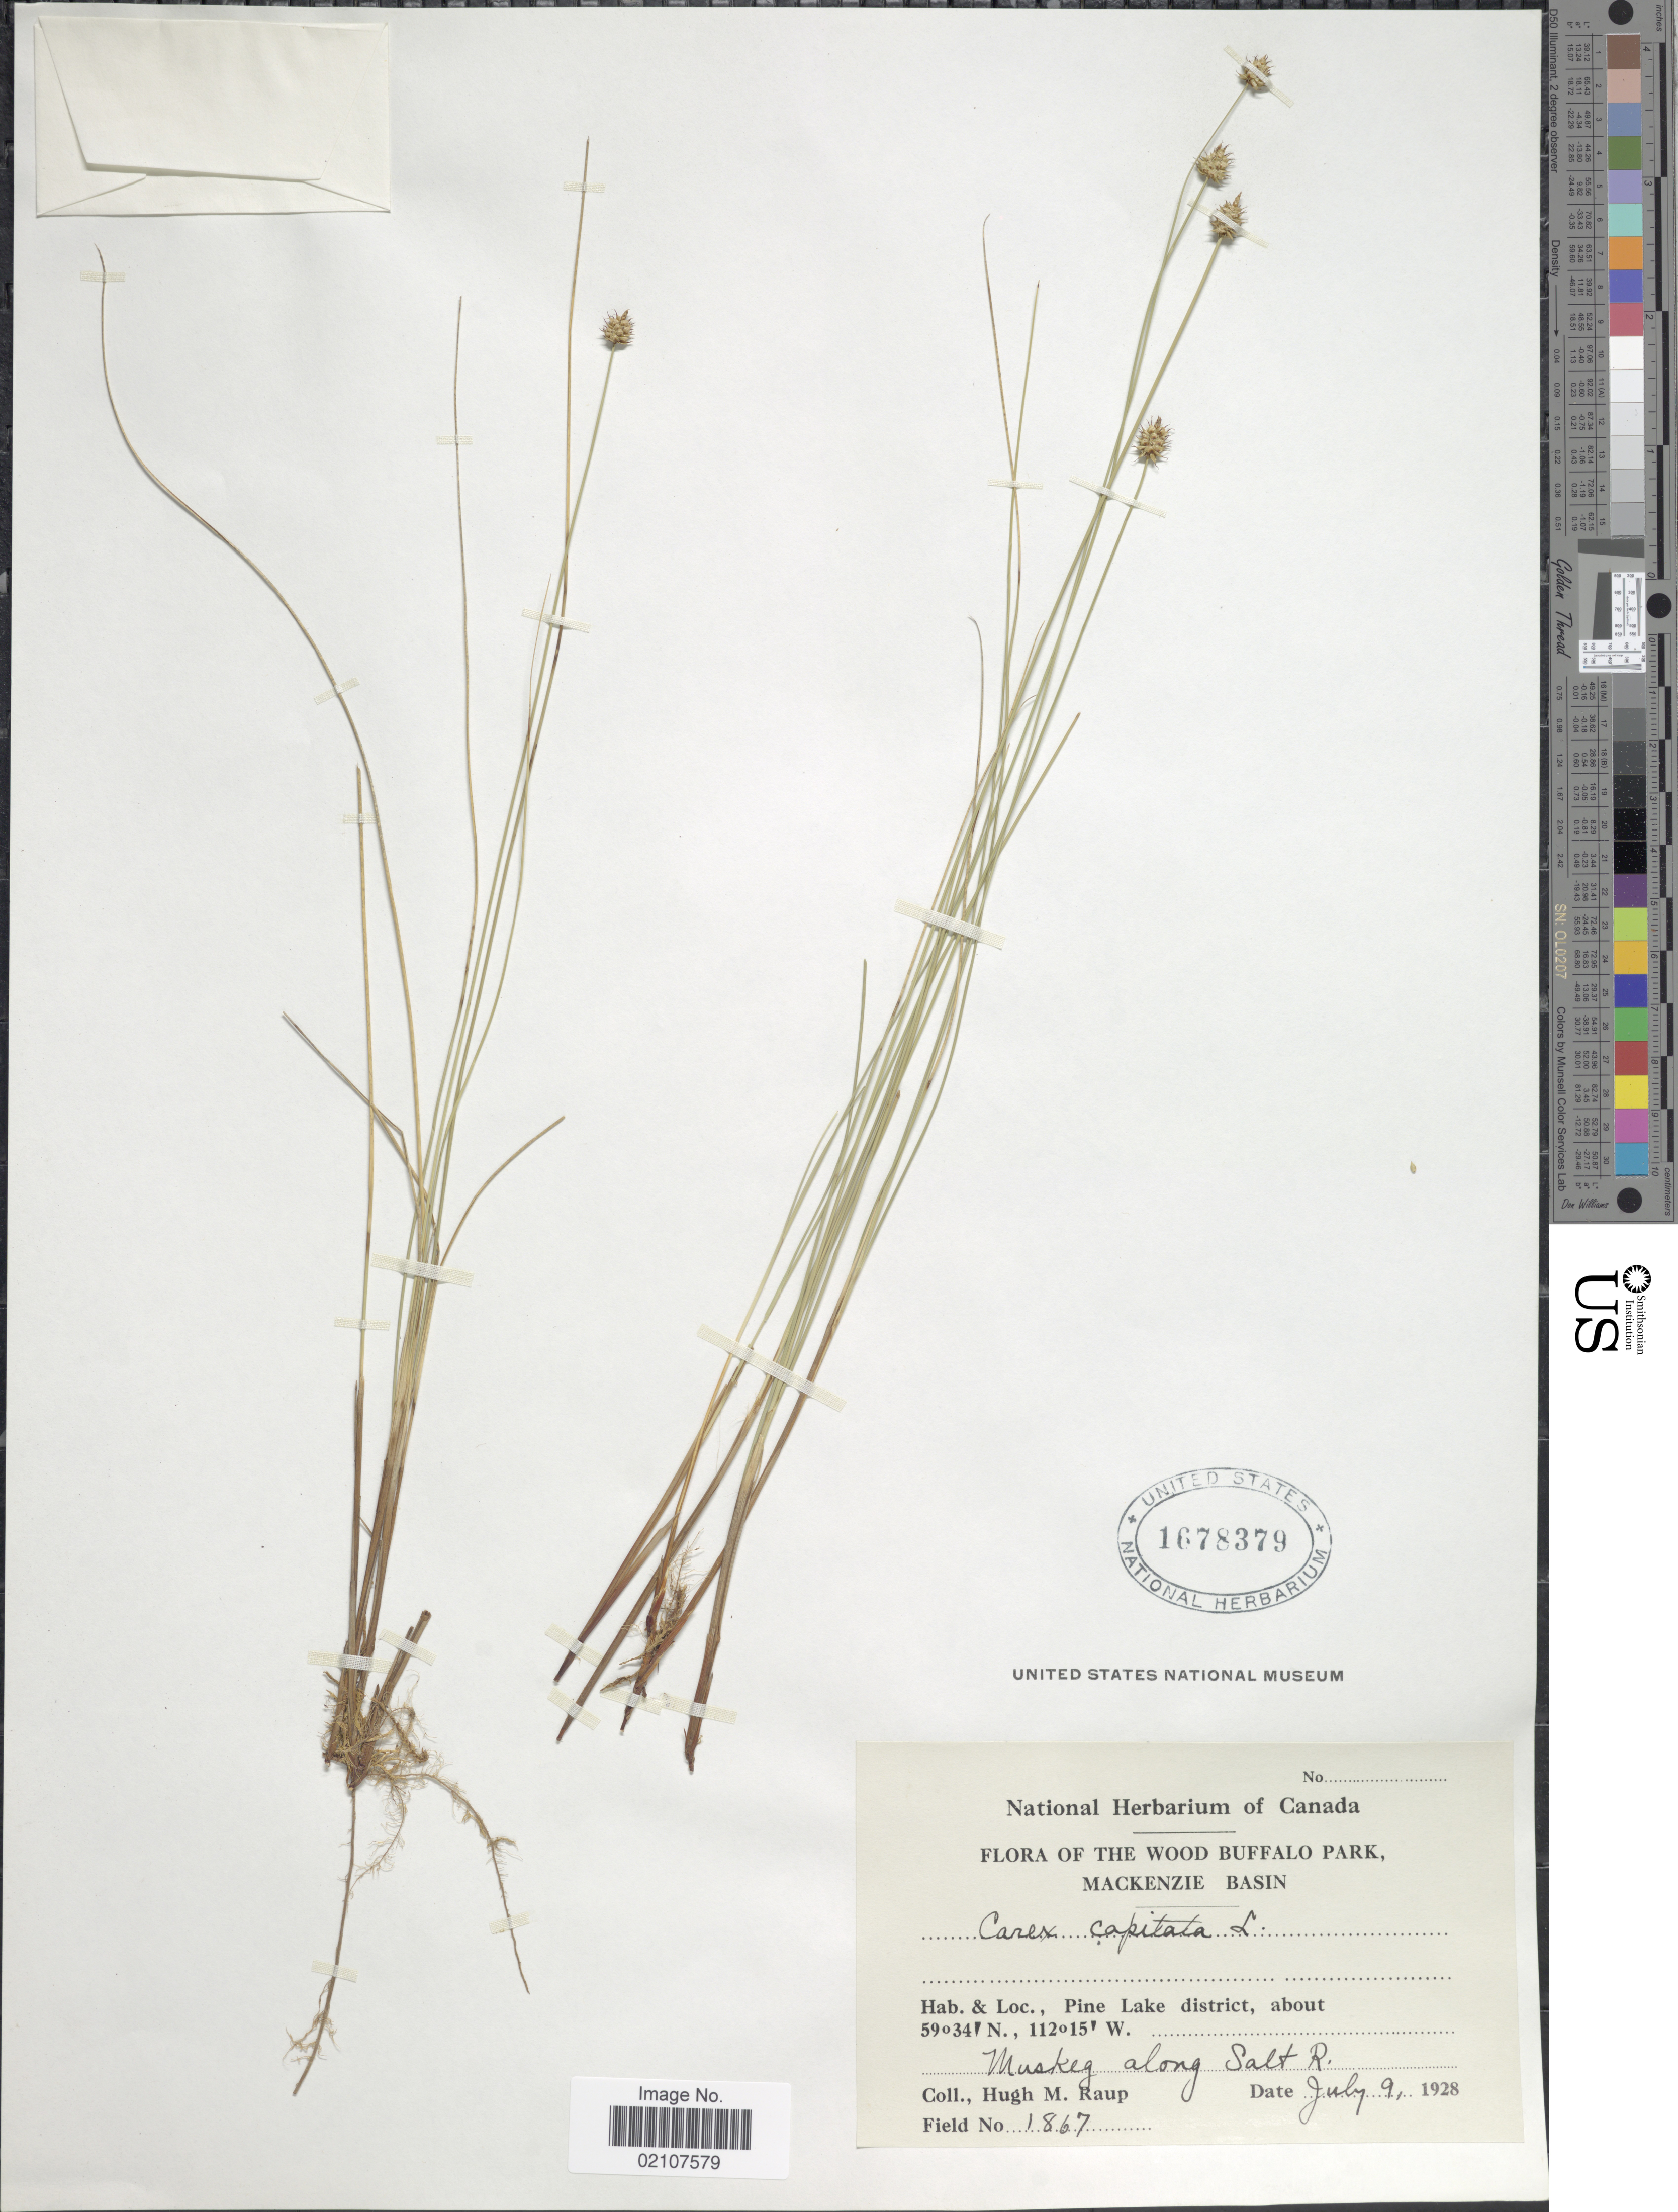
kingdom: Plantae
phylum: Tracheophyta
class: Liliopsida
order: Poales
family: Cyperaceae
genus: Carex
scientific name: Carex capitata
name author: L.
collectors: H. Raup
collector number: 1867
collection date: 1928-07-09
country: Canada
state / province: Alberta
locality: The Wood Buffalo Park, mackenzie Basin, Pine Lake district, Muskeg along Salt R.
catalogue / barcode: US 1678379